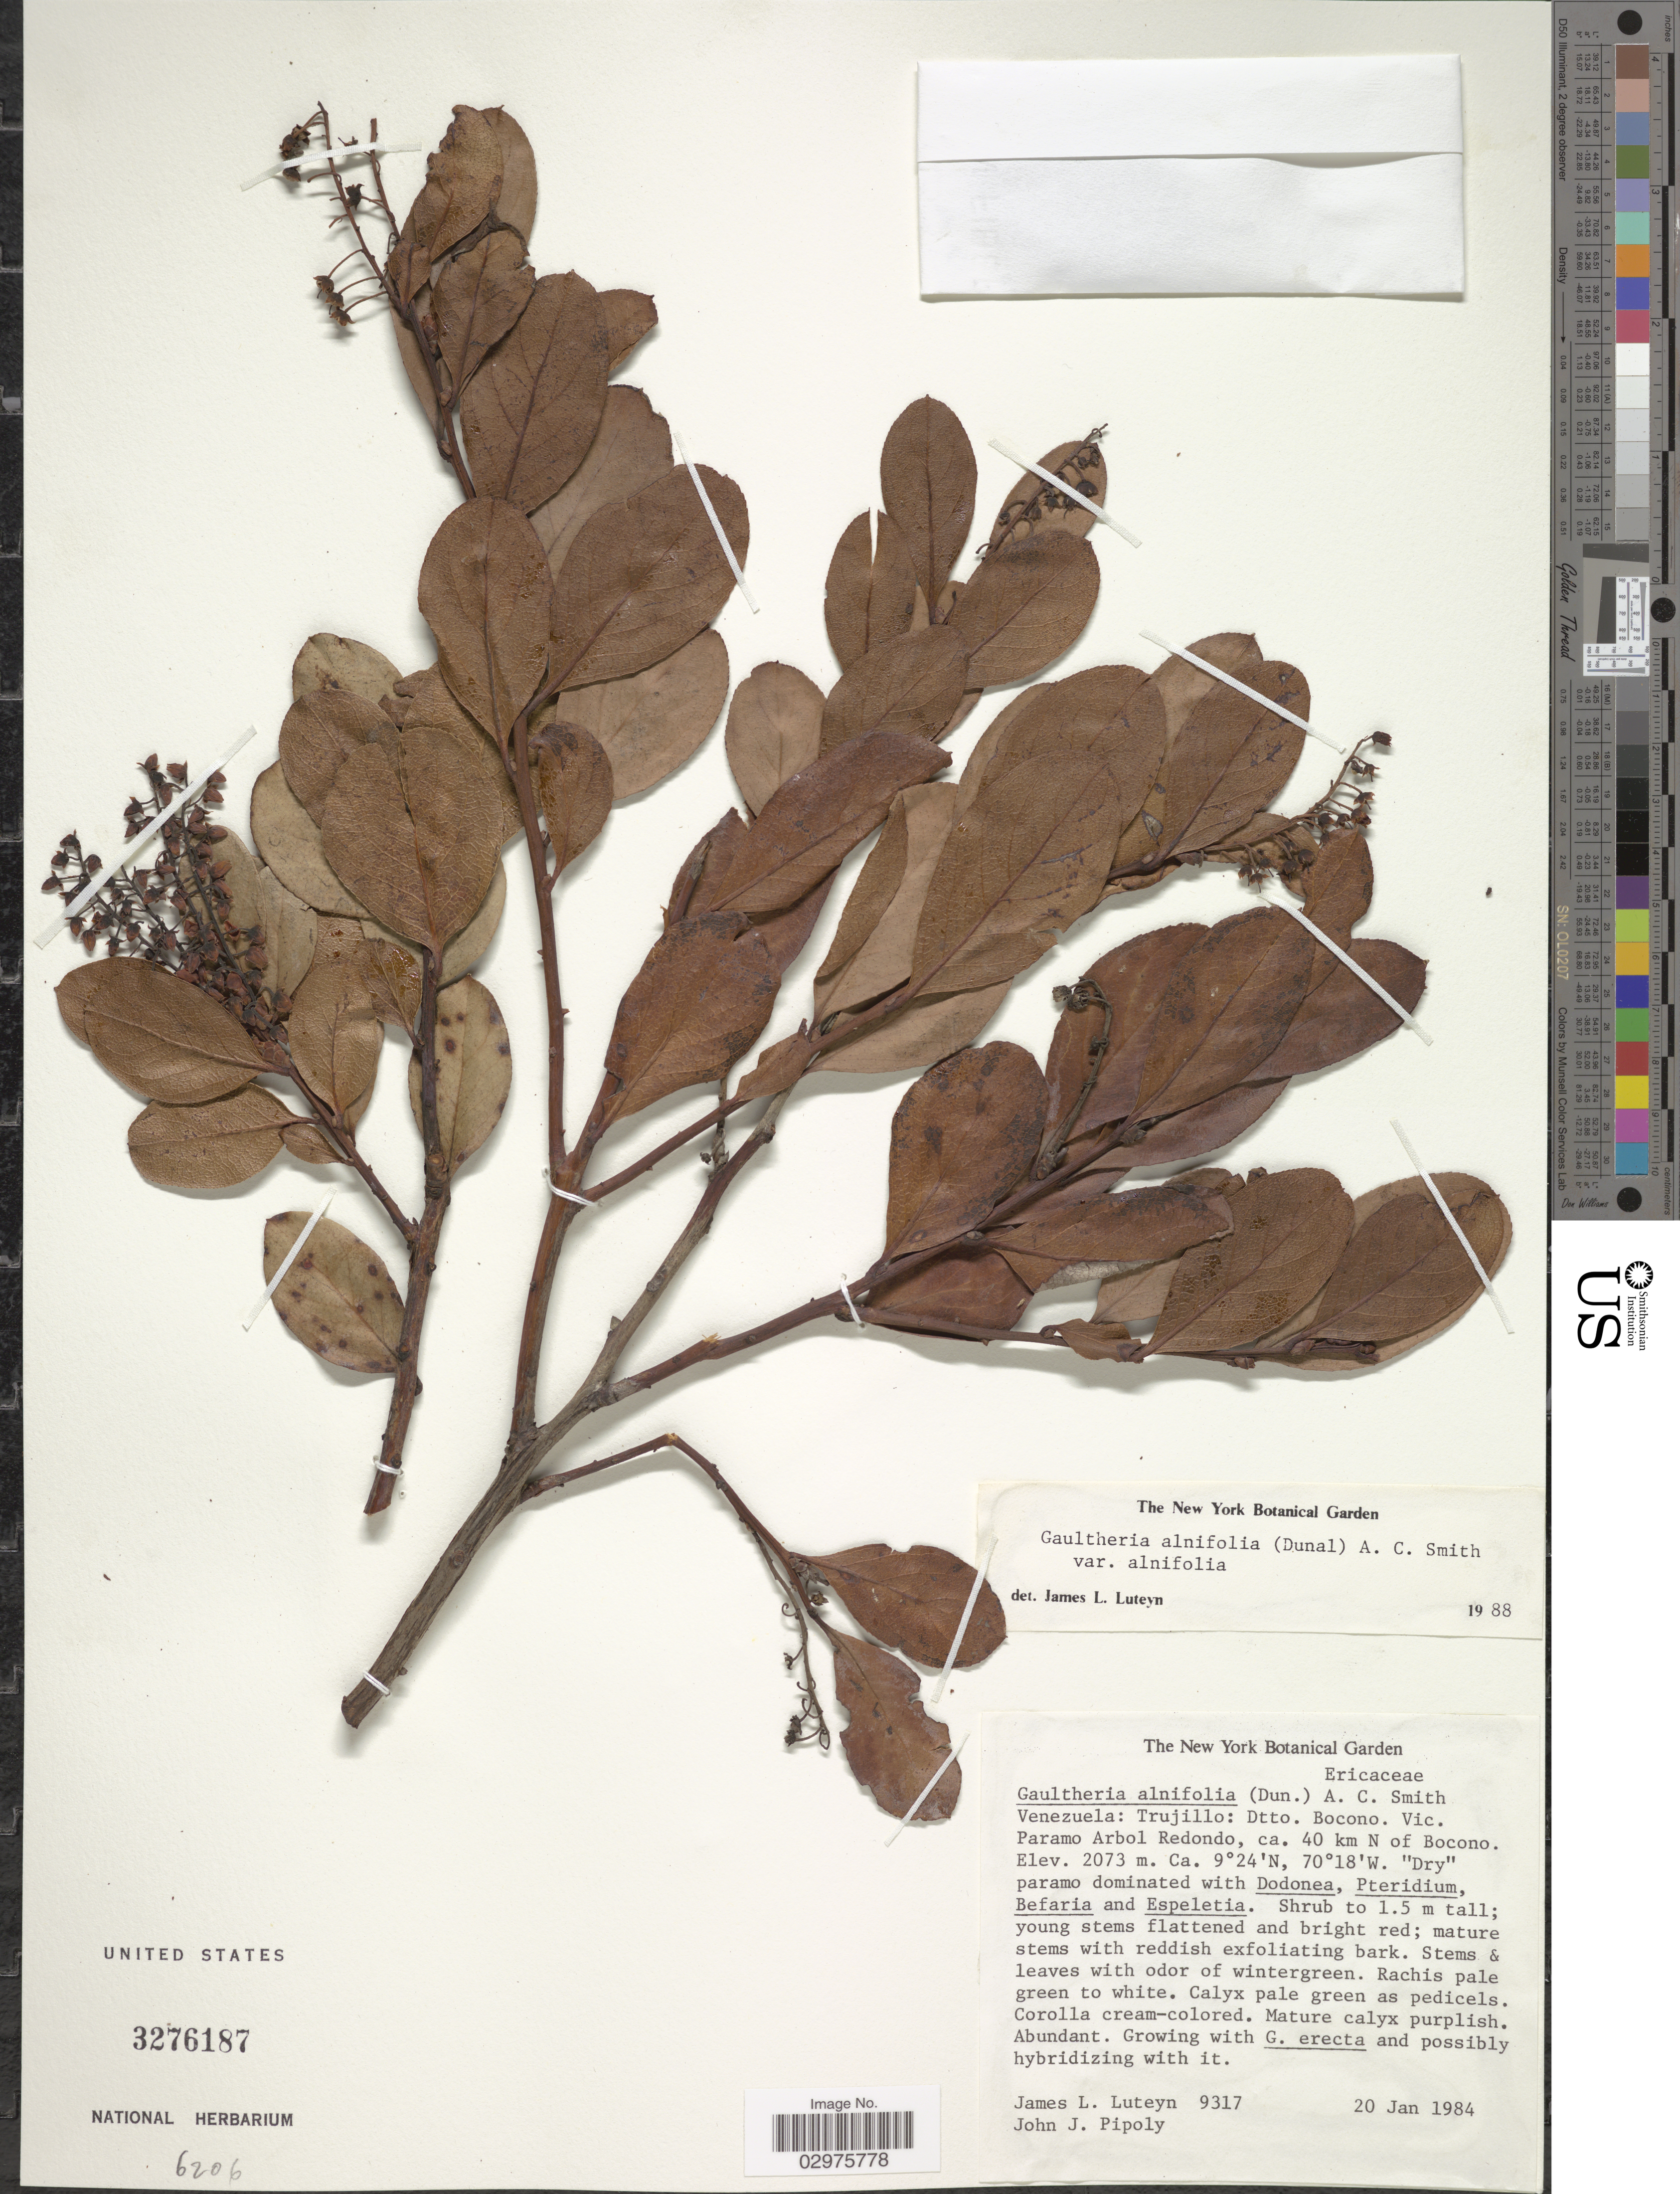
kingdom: Plantae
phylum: Tracheophyta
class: Magnoliopsida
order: Ericales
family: Ericaceae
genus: Gaultheria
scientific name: Gaultheria alnifolia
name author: (Dunal) A.C. Sm.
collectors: J. L. Luteyn & J. J. Pipoly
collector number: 9317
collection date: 1984-01-20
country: Venezuela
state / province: Trujillo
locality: Dtto. Bocono. Vic. Paramo Arbol Redondo, ca. 40 km N of Bocono.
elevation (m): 2073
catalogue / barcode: US 3276187